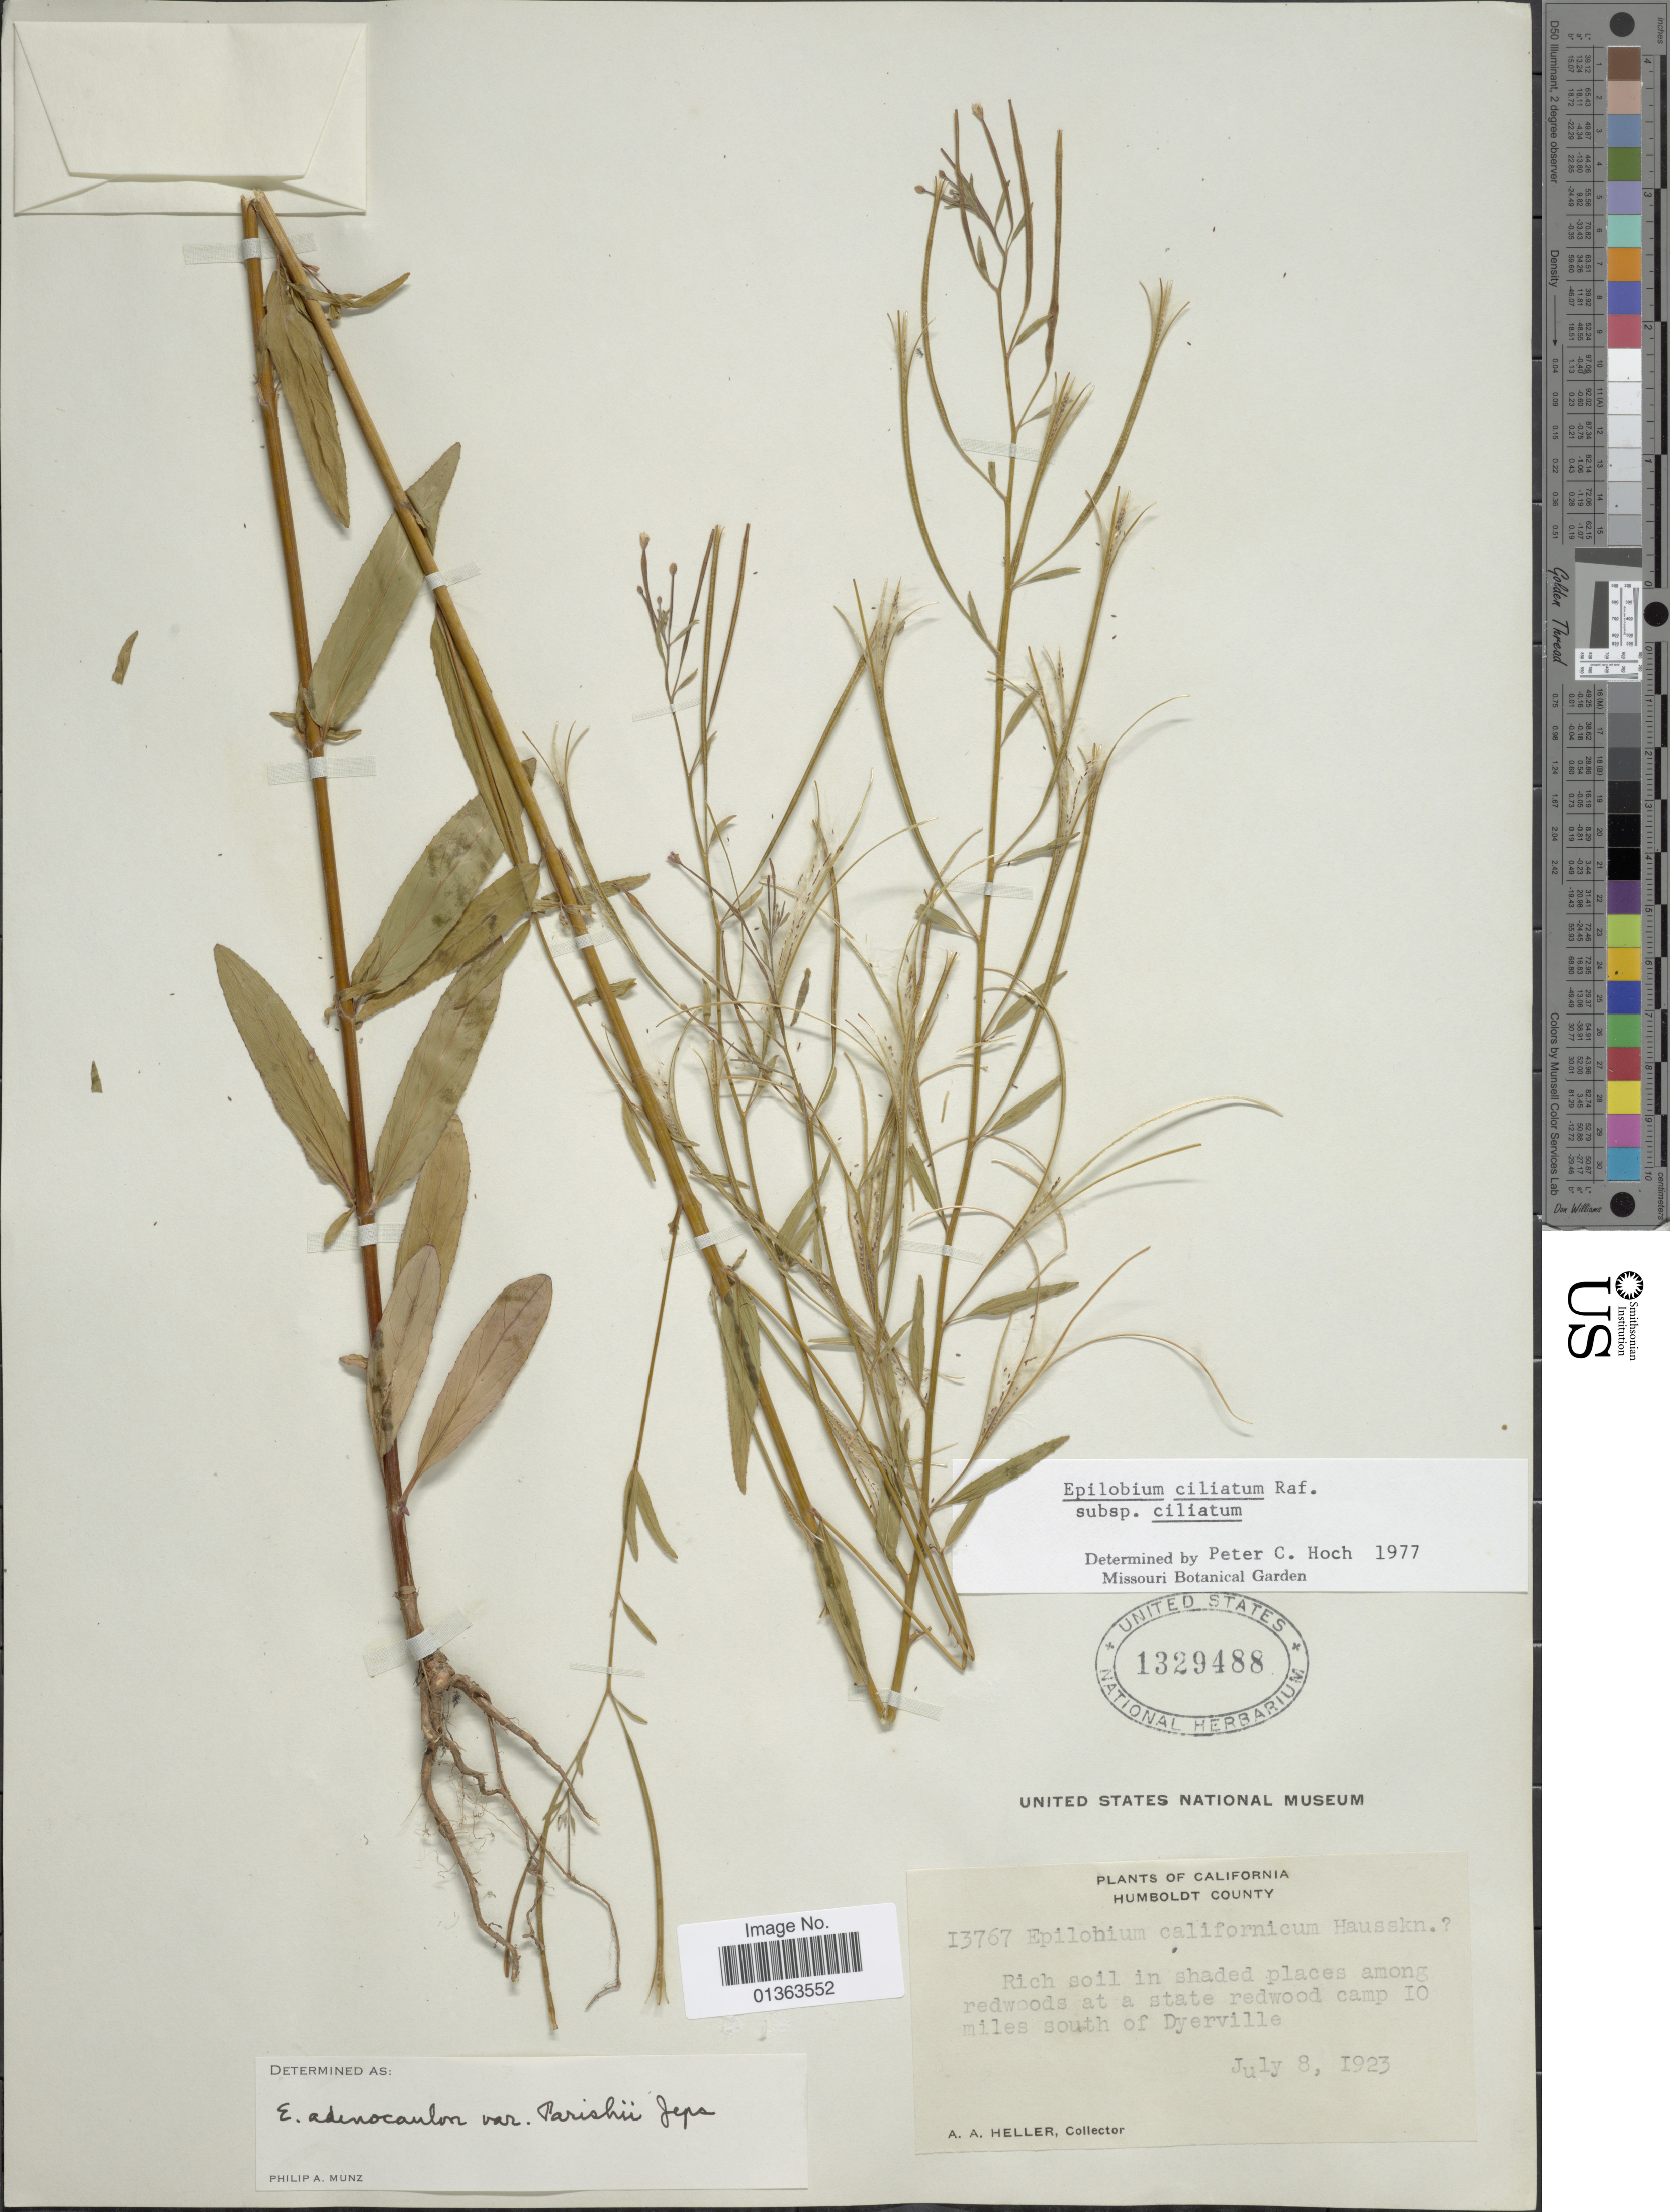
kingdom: Plantae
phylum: Tracheophyta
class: Magnoliopsida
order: Myrtales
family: Onagraceae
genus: Epilobium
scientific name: Epilobium ciliatum subsp. ciliatum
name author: Raf.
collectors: A. A. Heller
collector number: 13767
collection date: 1923-07-08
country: United States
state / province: California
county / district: Humboldt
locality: Humboldt County. Rich soil in shades places among redwoods at a state redwood camp 10 miles south of Dyerville.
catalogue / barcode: US 1329488